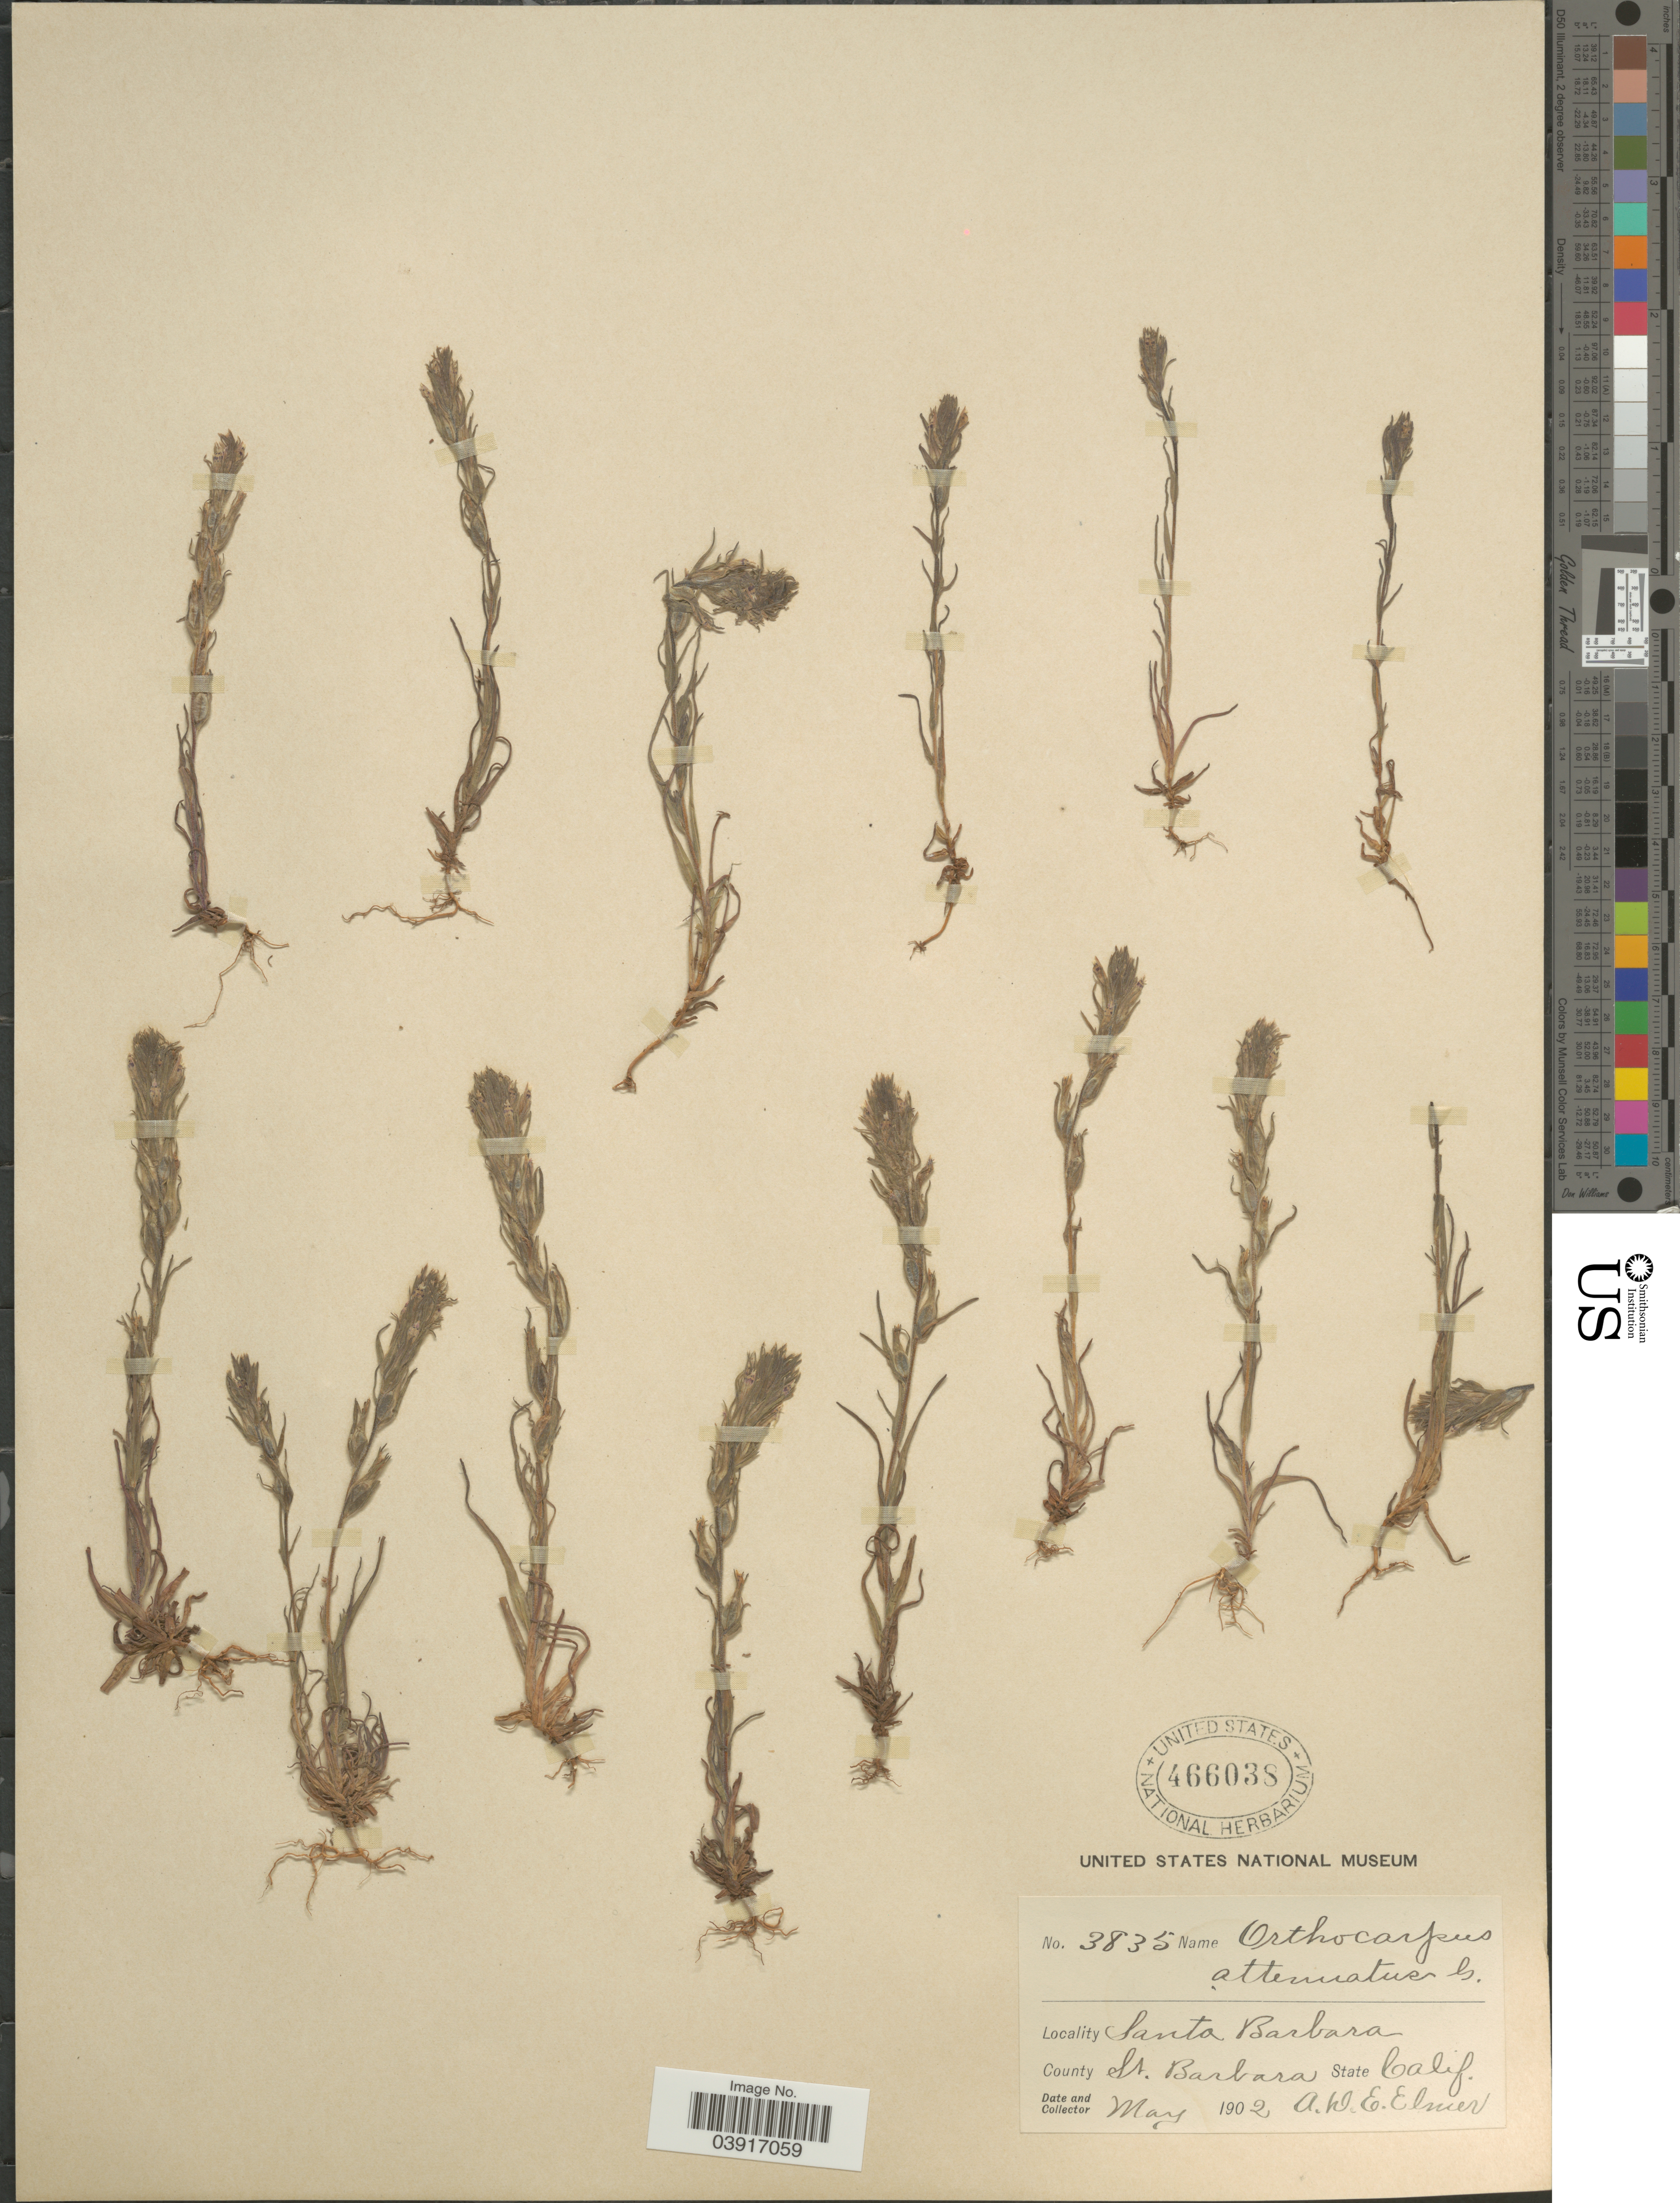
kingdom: Plantae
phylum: Tracheophyta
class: Magnoliopsida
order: Lamiales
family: Orobanchaceae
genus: Orthocarpus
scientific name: Orthocarpus attenuatus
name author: A. Gray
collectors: A. D. E. Elmer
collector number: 3835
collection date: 1902-05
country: United States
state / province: California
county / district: Santa Barbara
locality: Santa Barbara. County St. Barbara.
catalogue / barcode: US 466038